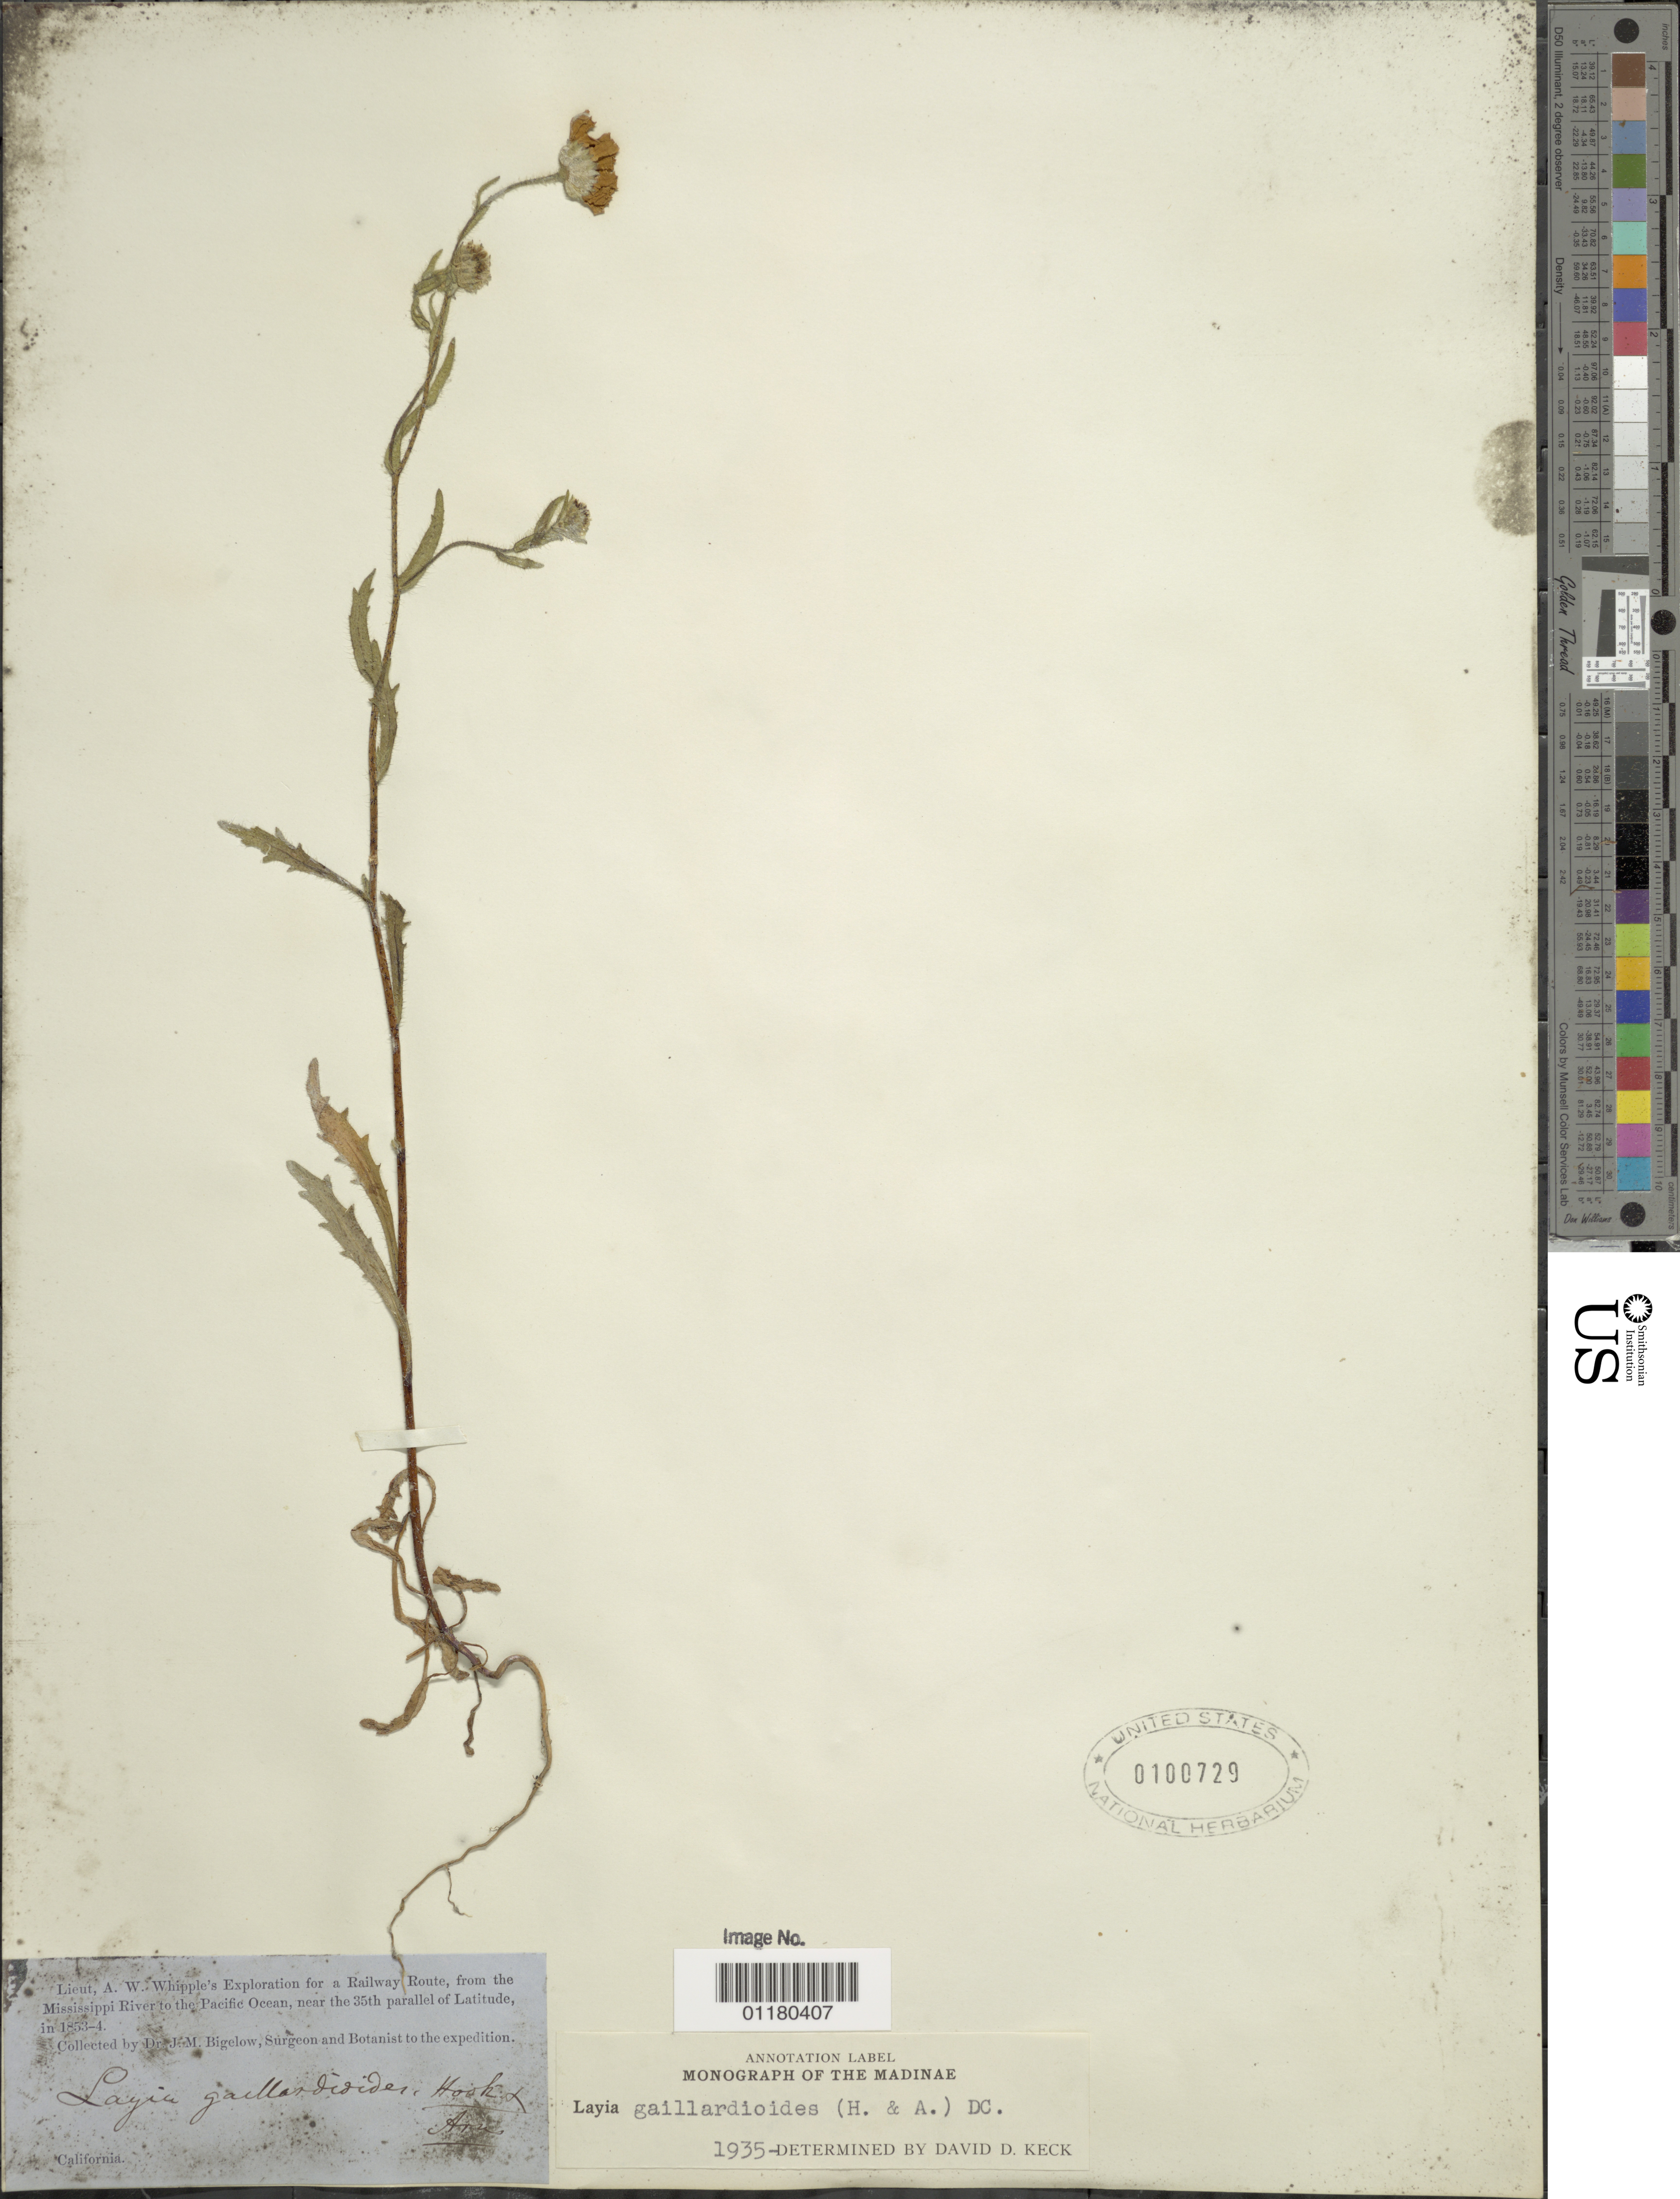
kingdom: Plantae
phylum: Tracheophyta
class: Magnoliopsida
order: Asterales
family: Asteraceae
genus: Layia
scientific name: Layia gaillardioides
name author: (Hook. & Arn.) DC.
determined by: Keck, David D.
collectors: J. M. Bigelow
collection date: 1853/1854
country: United States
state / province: California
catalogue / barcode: US 100729